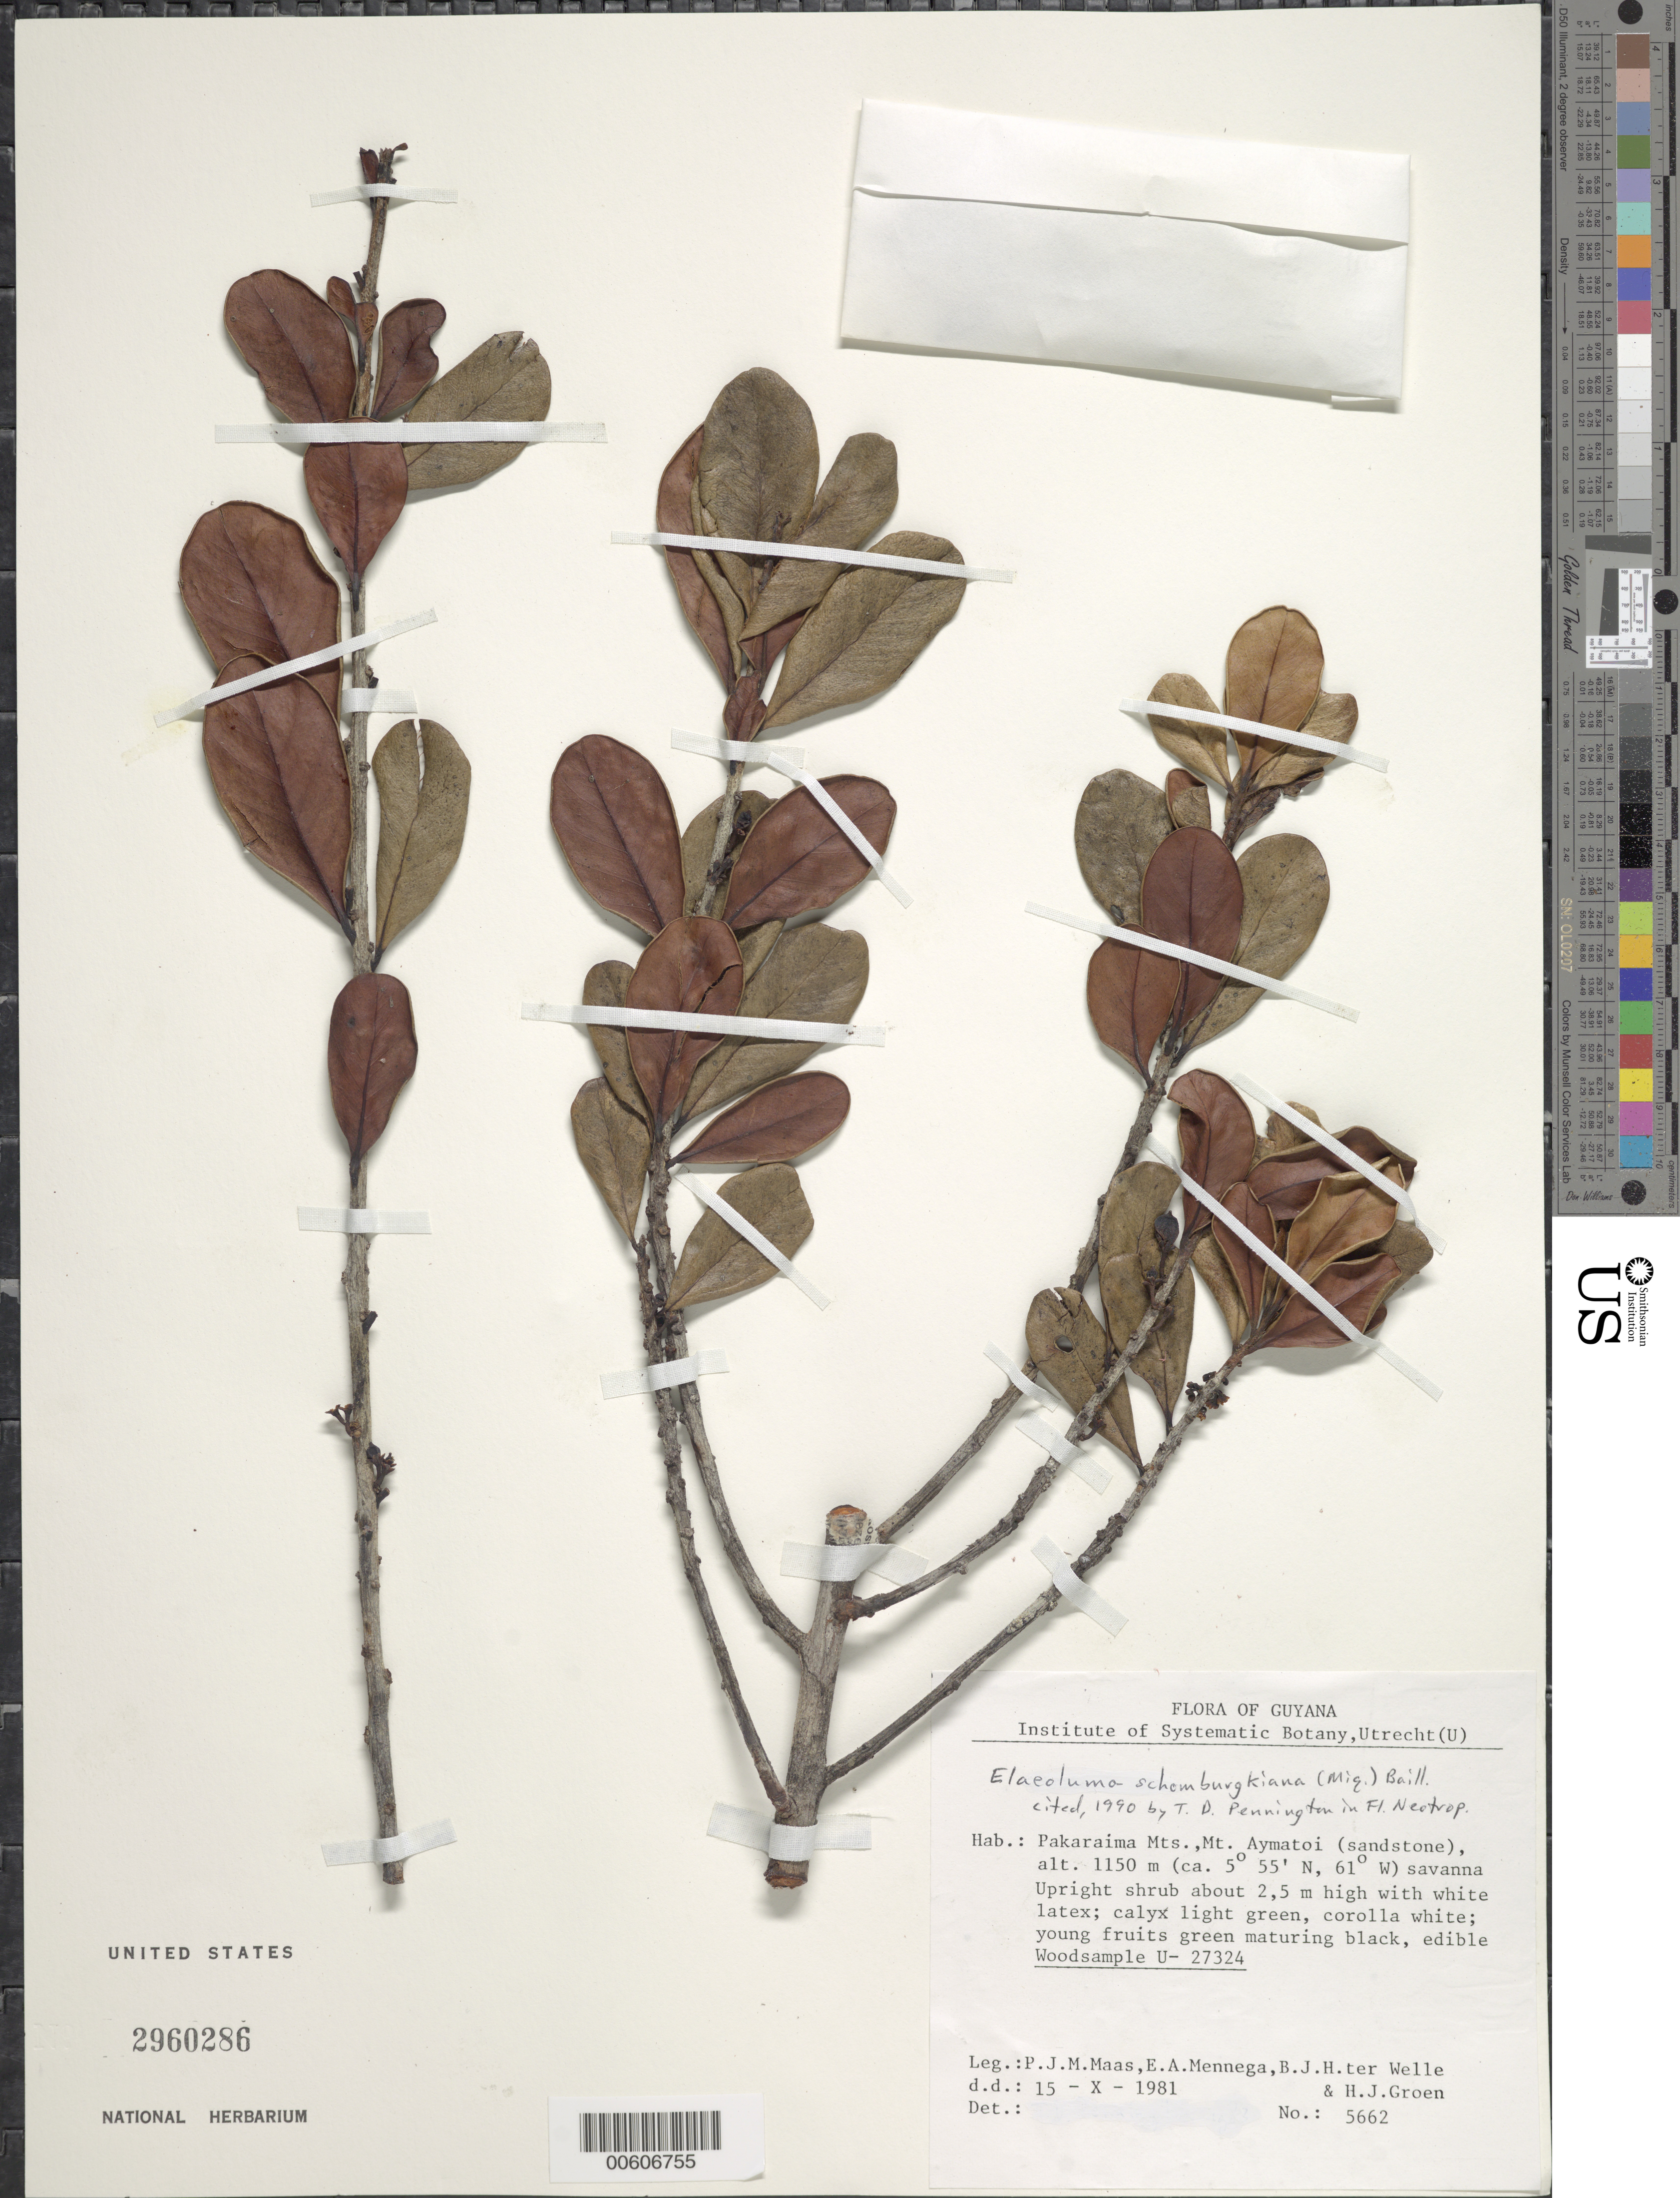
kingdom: Plantae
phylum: Tracheophyta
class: Magnoliopsida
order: Ericales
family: Sapotaceae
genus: Elaeoluma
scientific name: Elaeoluma schomburgkiana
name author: (Miq.) Baill.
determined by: Pennington, T. D., (K)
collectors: P. Maas, E. A. Mennega, B. Welle & H. Groen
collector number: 5662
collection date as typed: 15-Oct-81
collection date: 1981-10-15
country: Guyana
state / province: Cuyuni-Mazaruni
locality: Mt. Aymatoi, Pakaraima Mts.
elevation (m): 1150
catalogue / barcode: US 2960286